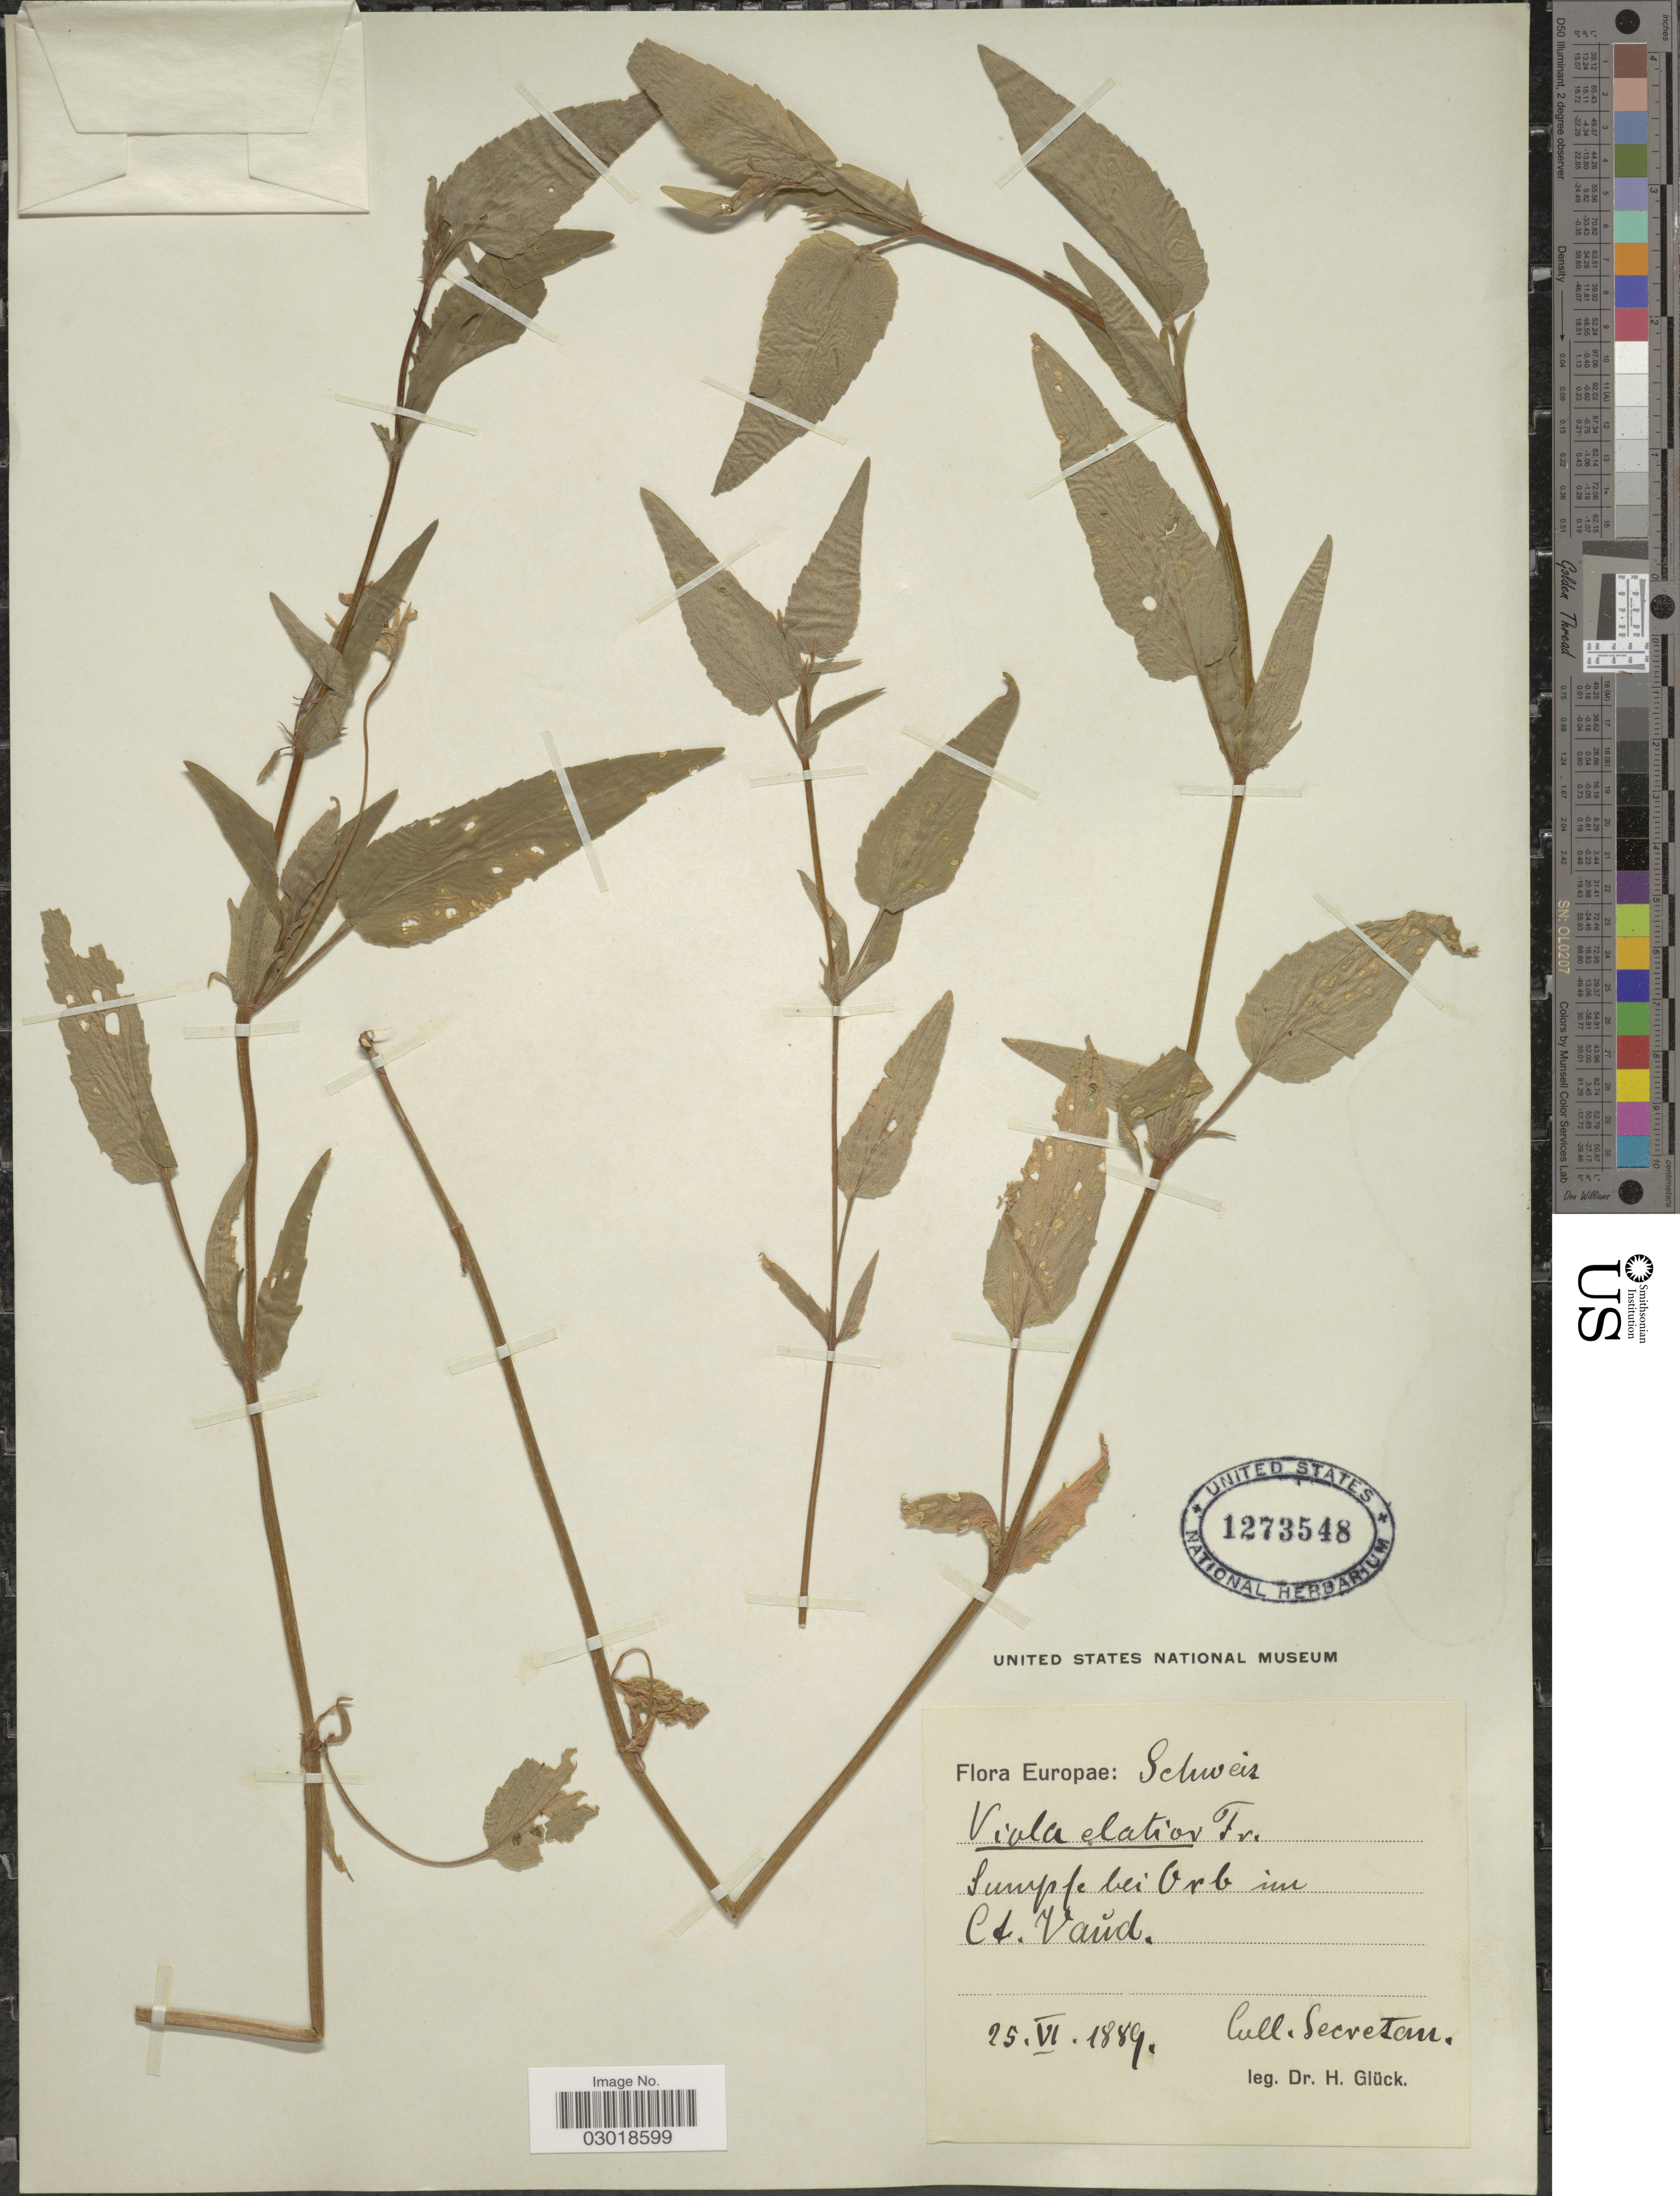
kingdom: Plantae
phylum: Tracheophyta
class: Magnoliopsida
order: Malpighiales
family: Violaceae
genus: Viola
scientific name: Viola elatior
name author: Fr.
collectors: H. Glück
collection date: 1889-06-25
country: Switzerland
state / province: Vaud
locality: Schweiz. Sumpfe bei Orb im Ct. Vaud.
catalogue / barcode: US 1273548